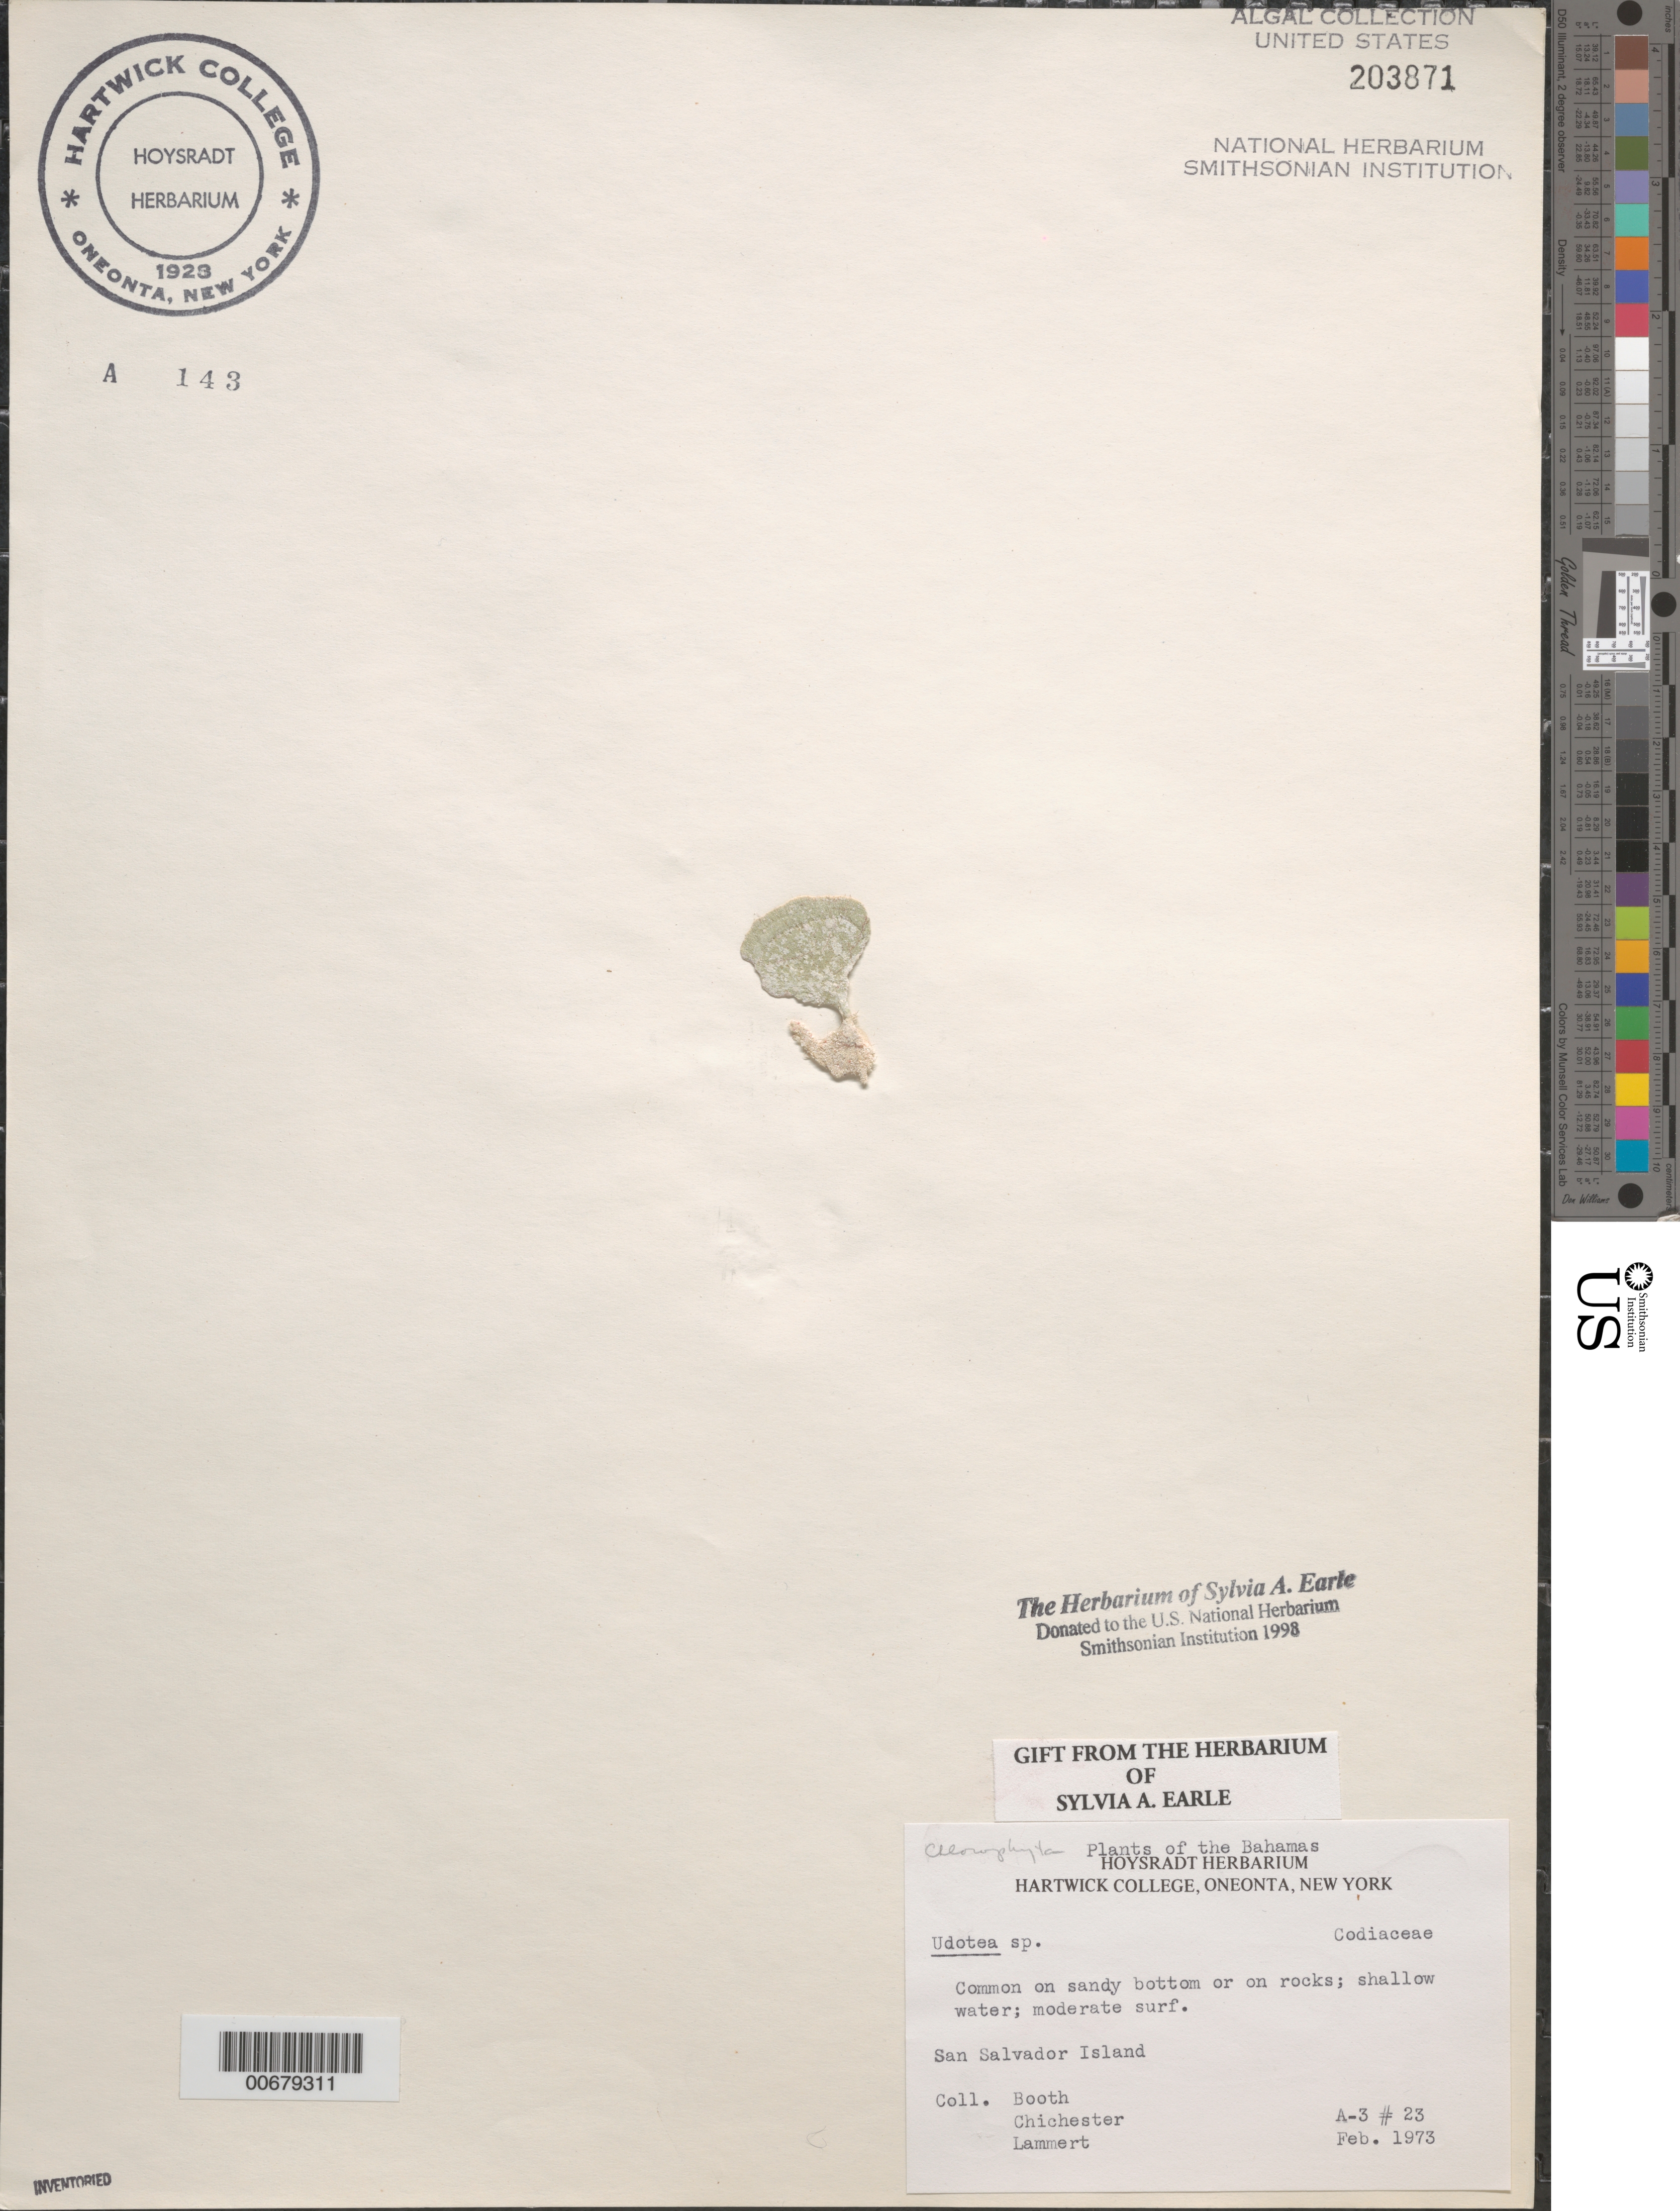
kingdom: Plantae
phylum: Chlorophyta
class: Ulvophyceae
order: Bryopsidales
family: Udoteaceae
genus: Udotea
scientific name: Udotea sp.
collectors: -. Booth, -. Chichester & -. Lammert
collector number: A-3 23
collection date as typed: Feb 1973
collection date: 1973-02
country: Bahamas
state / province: San Salvador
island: San Salvador Island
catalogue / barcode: US 203871